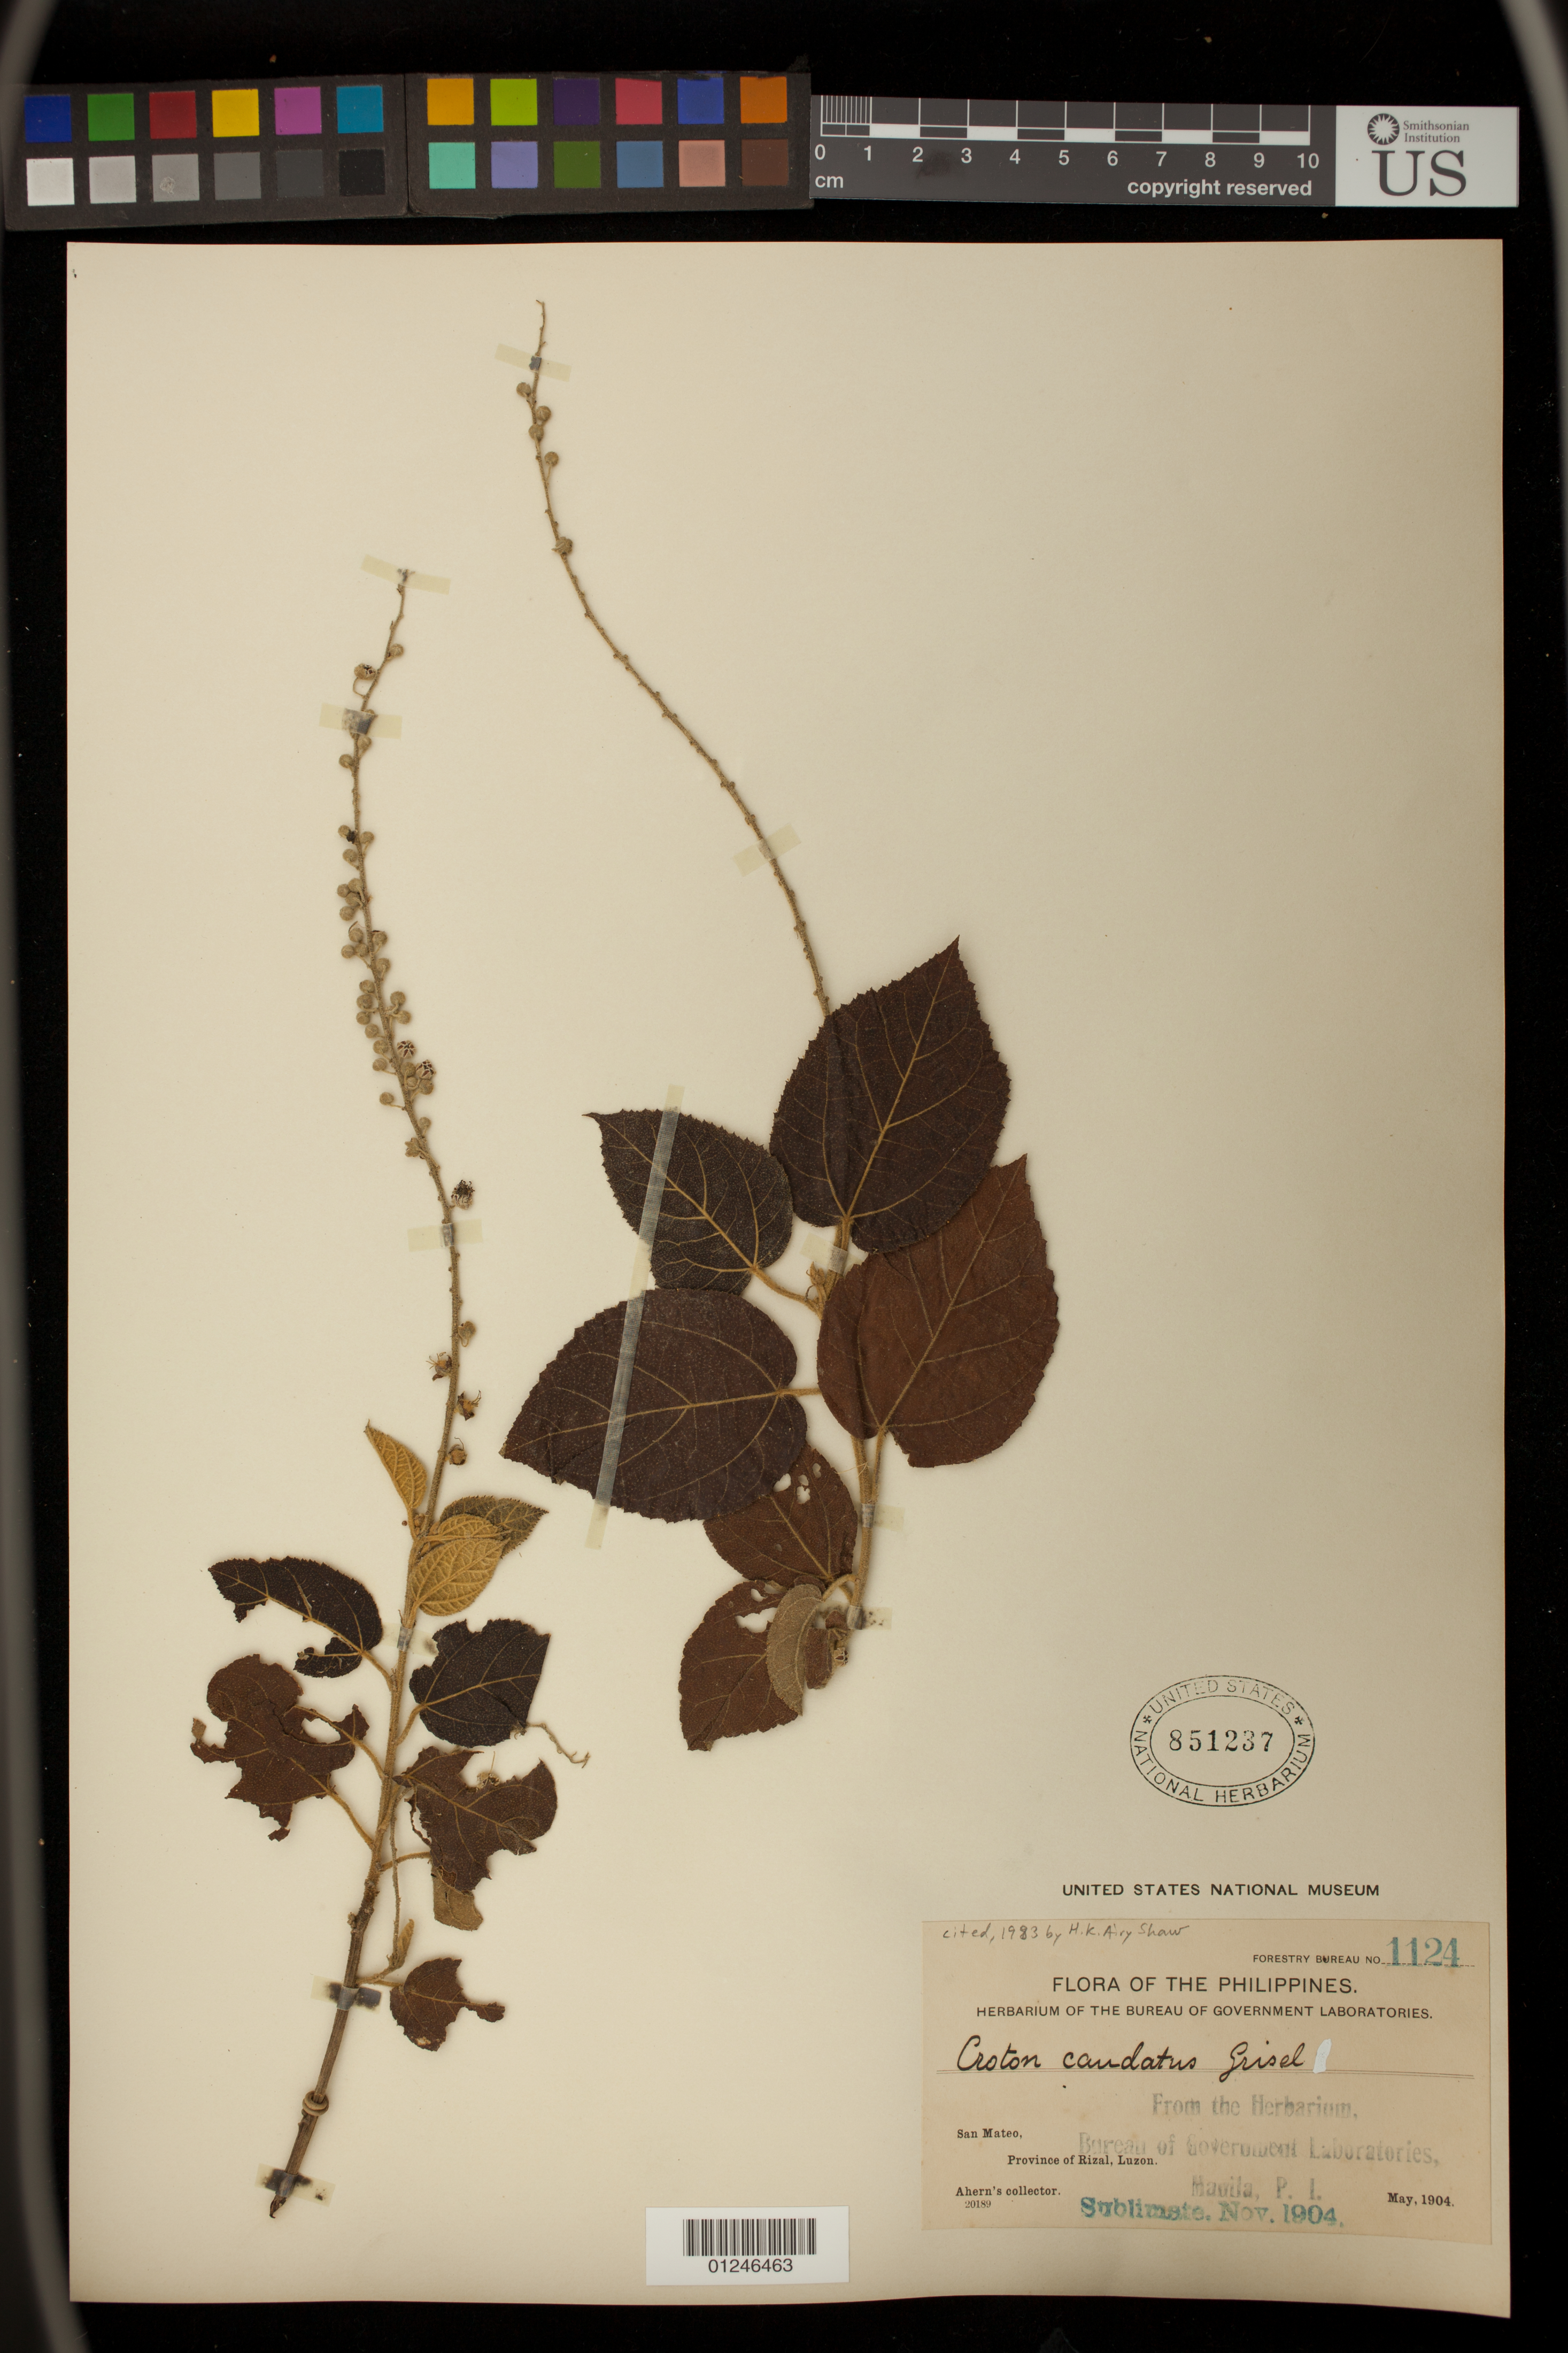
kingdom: Plantae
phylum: Tracheophyta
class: Magnoliopsida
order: Malpighiales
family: Euphorbiaceae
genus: Croton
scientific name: Croton caudatus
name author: Geiseler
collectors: Ahern's collector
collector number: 20189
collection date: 1904-05-01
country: Philippines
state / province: Calabarzon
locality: San Mateo, Province of Rizal, Luzon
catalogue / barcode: US 851237